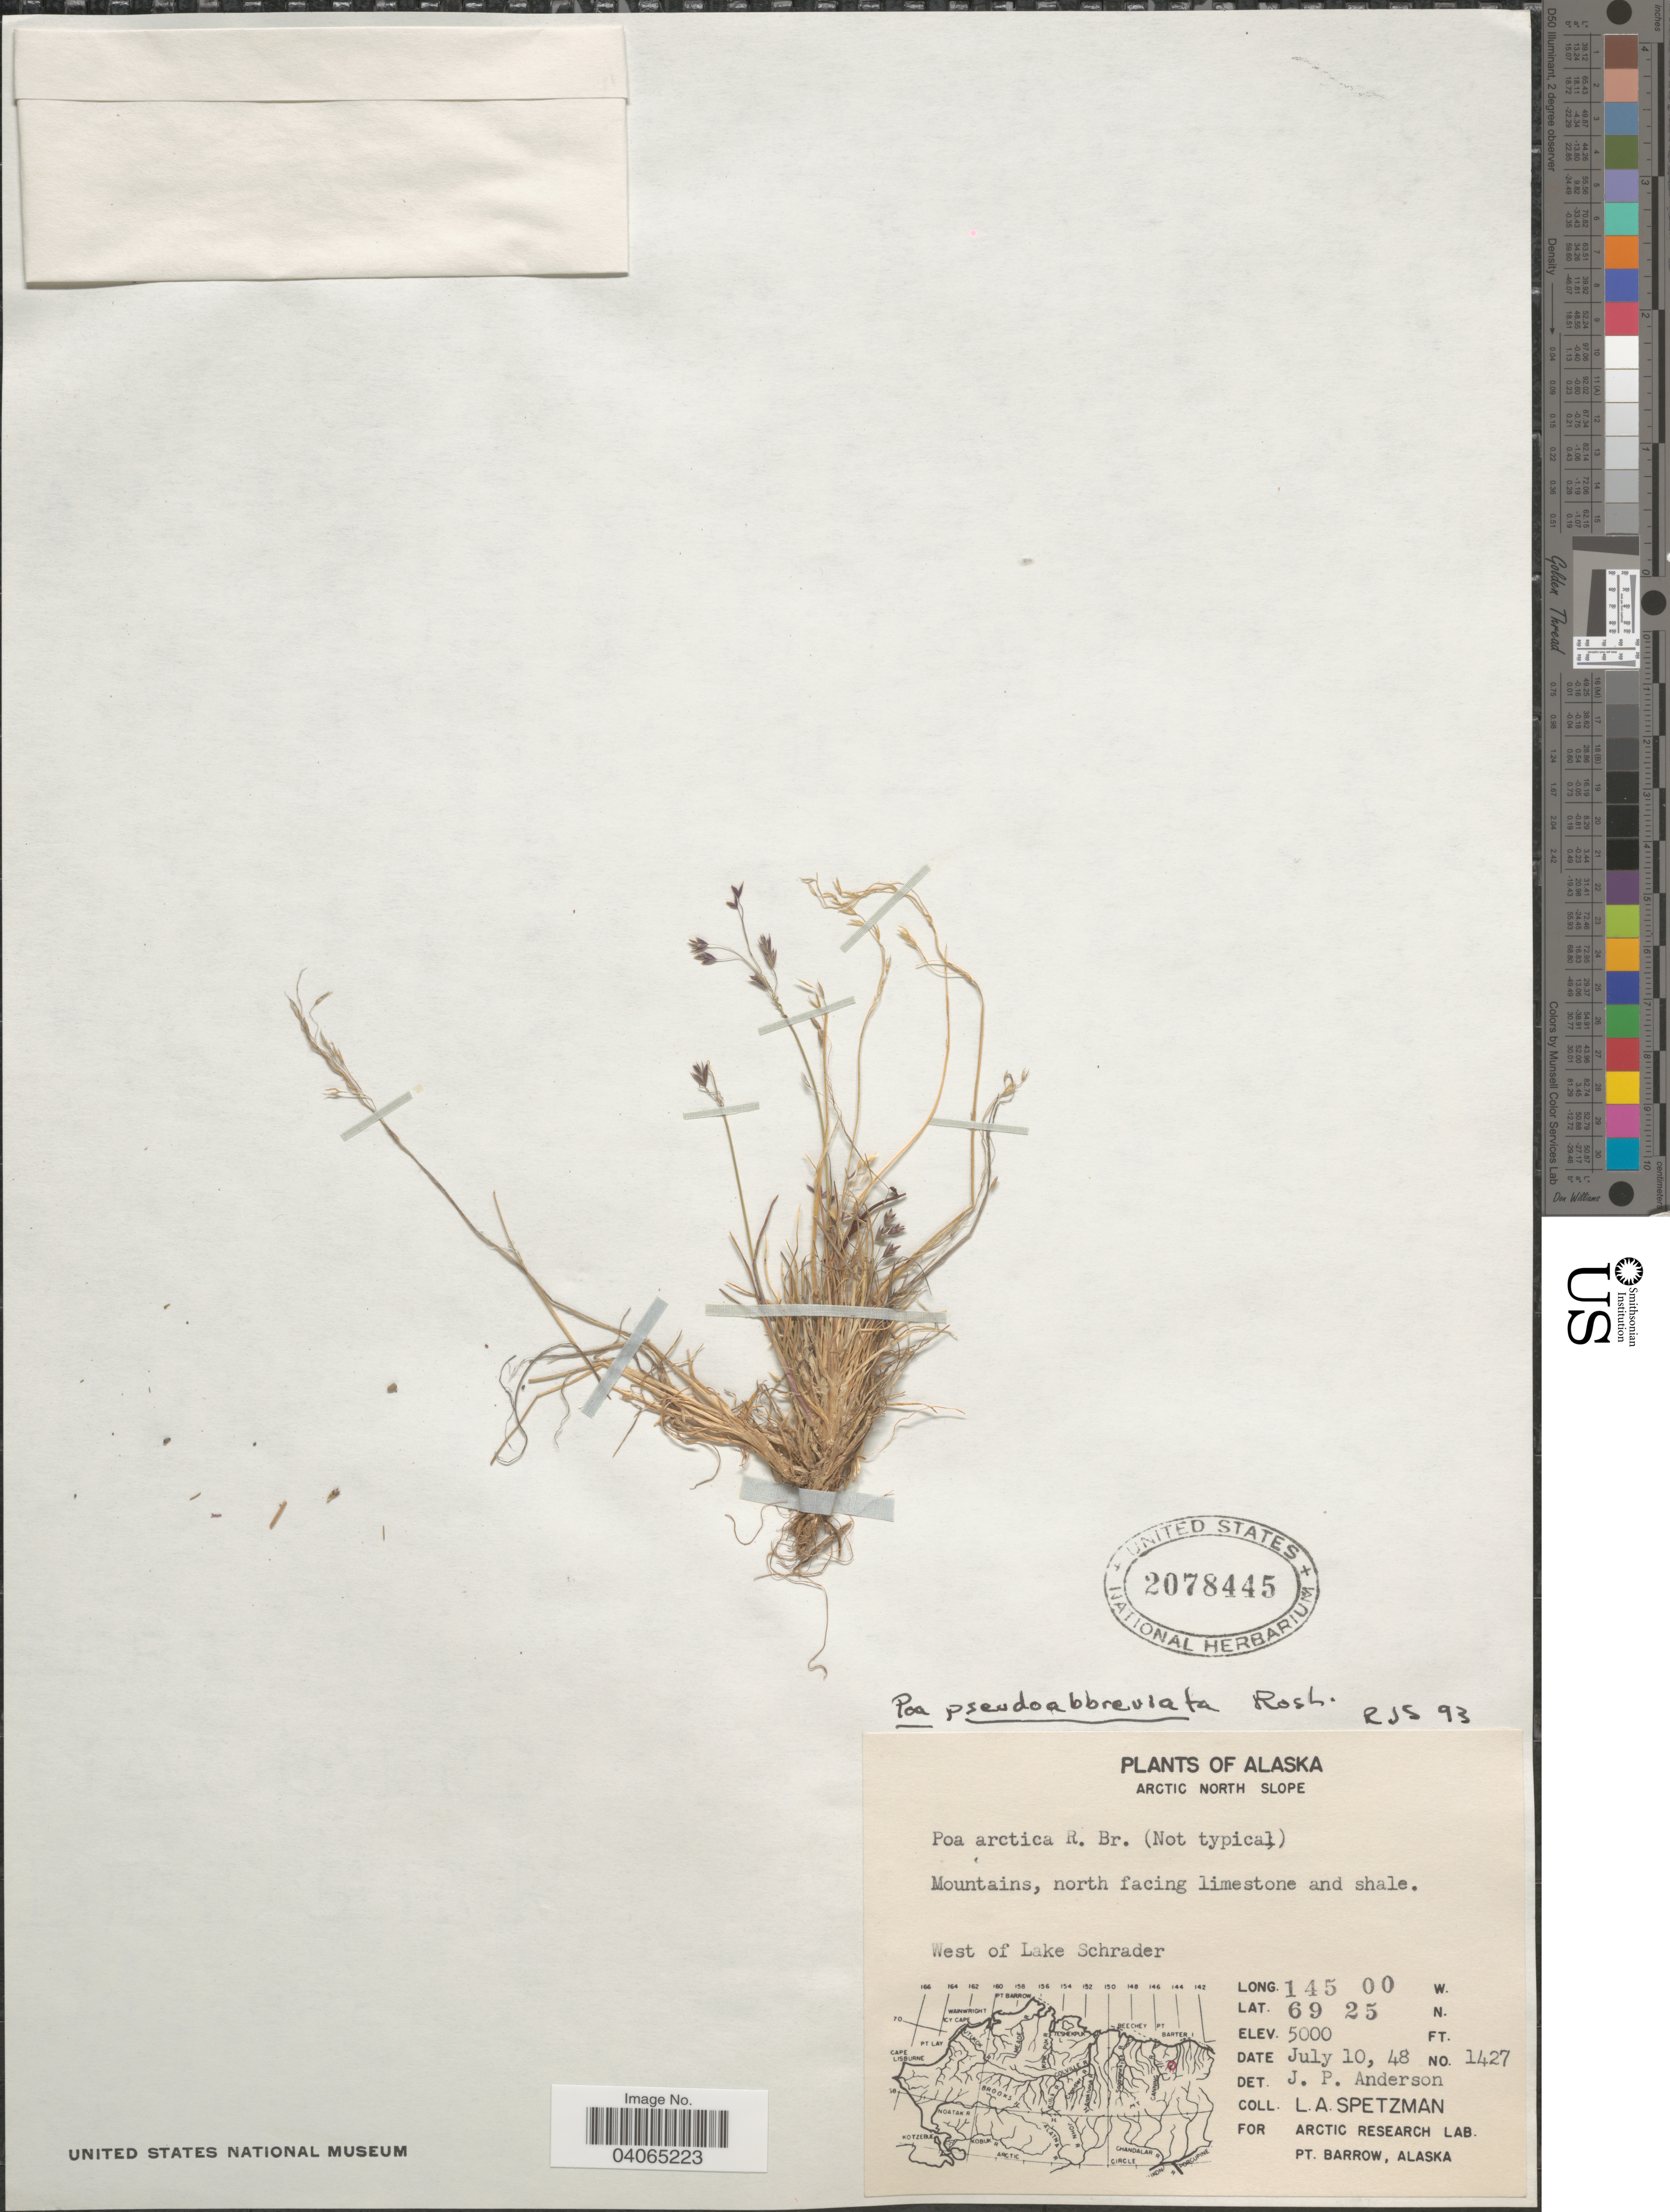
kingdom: Plantae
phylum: Tracheophyta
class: Liliopsida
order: Poales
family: Poaceae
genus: Poa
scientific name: Poa pseudoabbreviata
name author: Roshev.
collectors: L. Spetzman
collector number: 1427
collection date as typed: Transcribed d/m/y: 10/7/48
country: United States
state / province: Alaska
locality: Arctic North Slope. Mountains, north facing limestone and shale. West of Lake Schrader.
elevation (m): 1524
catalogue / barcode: US 2078445